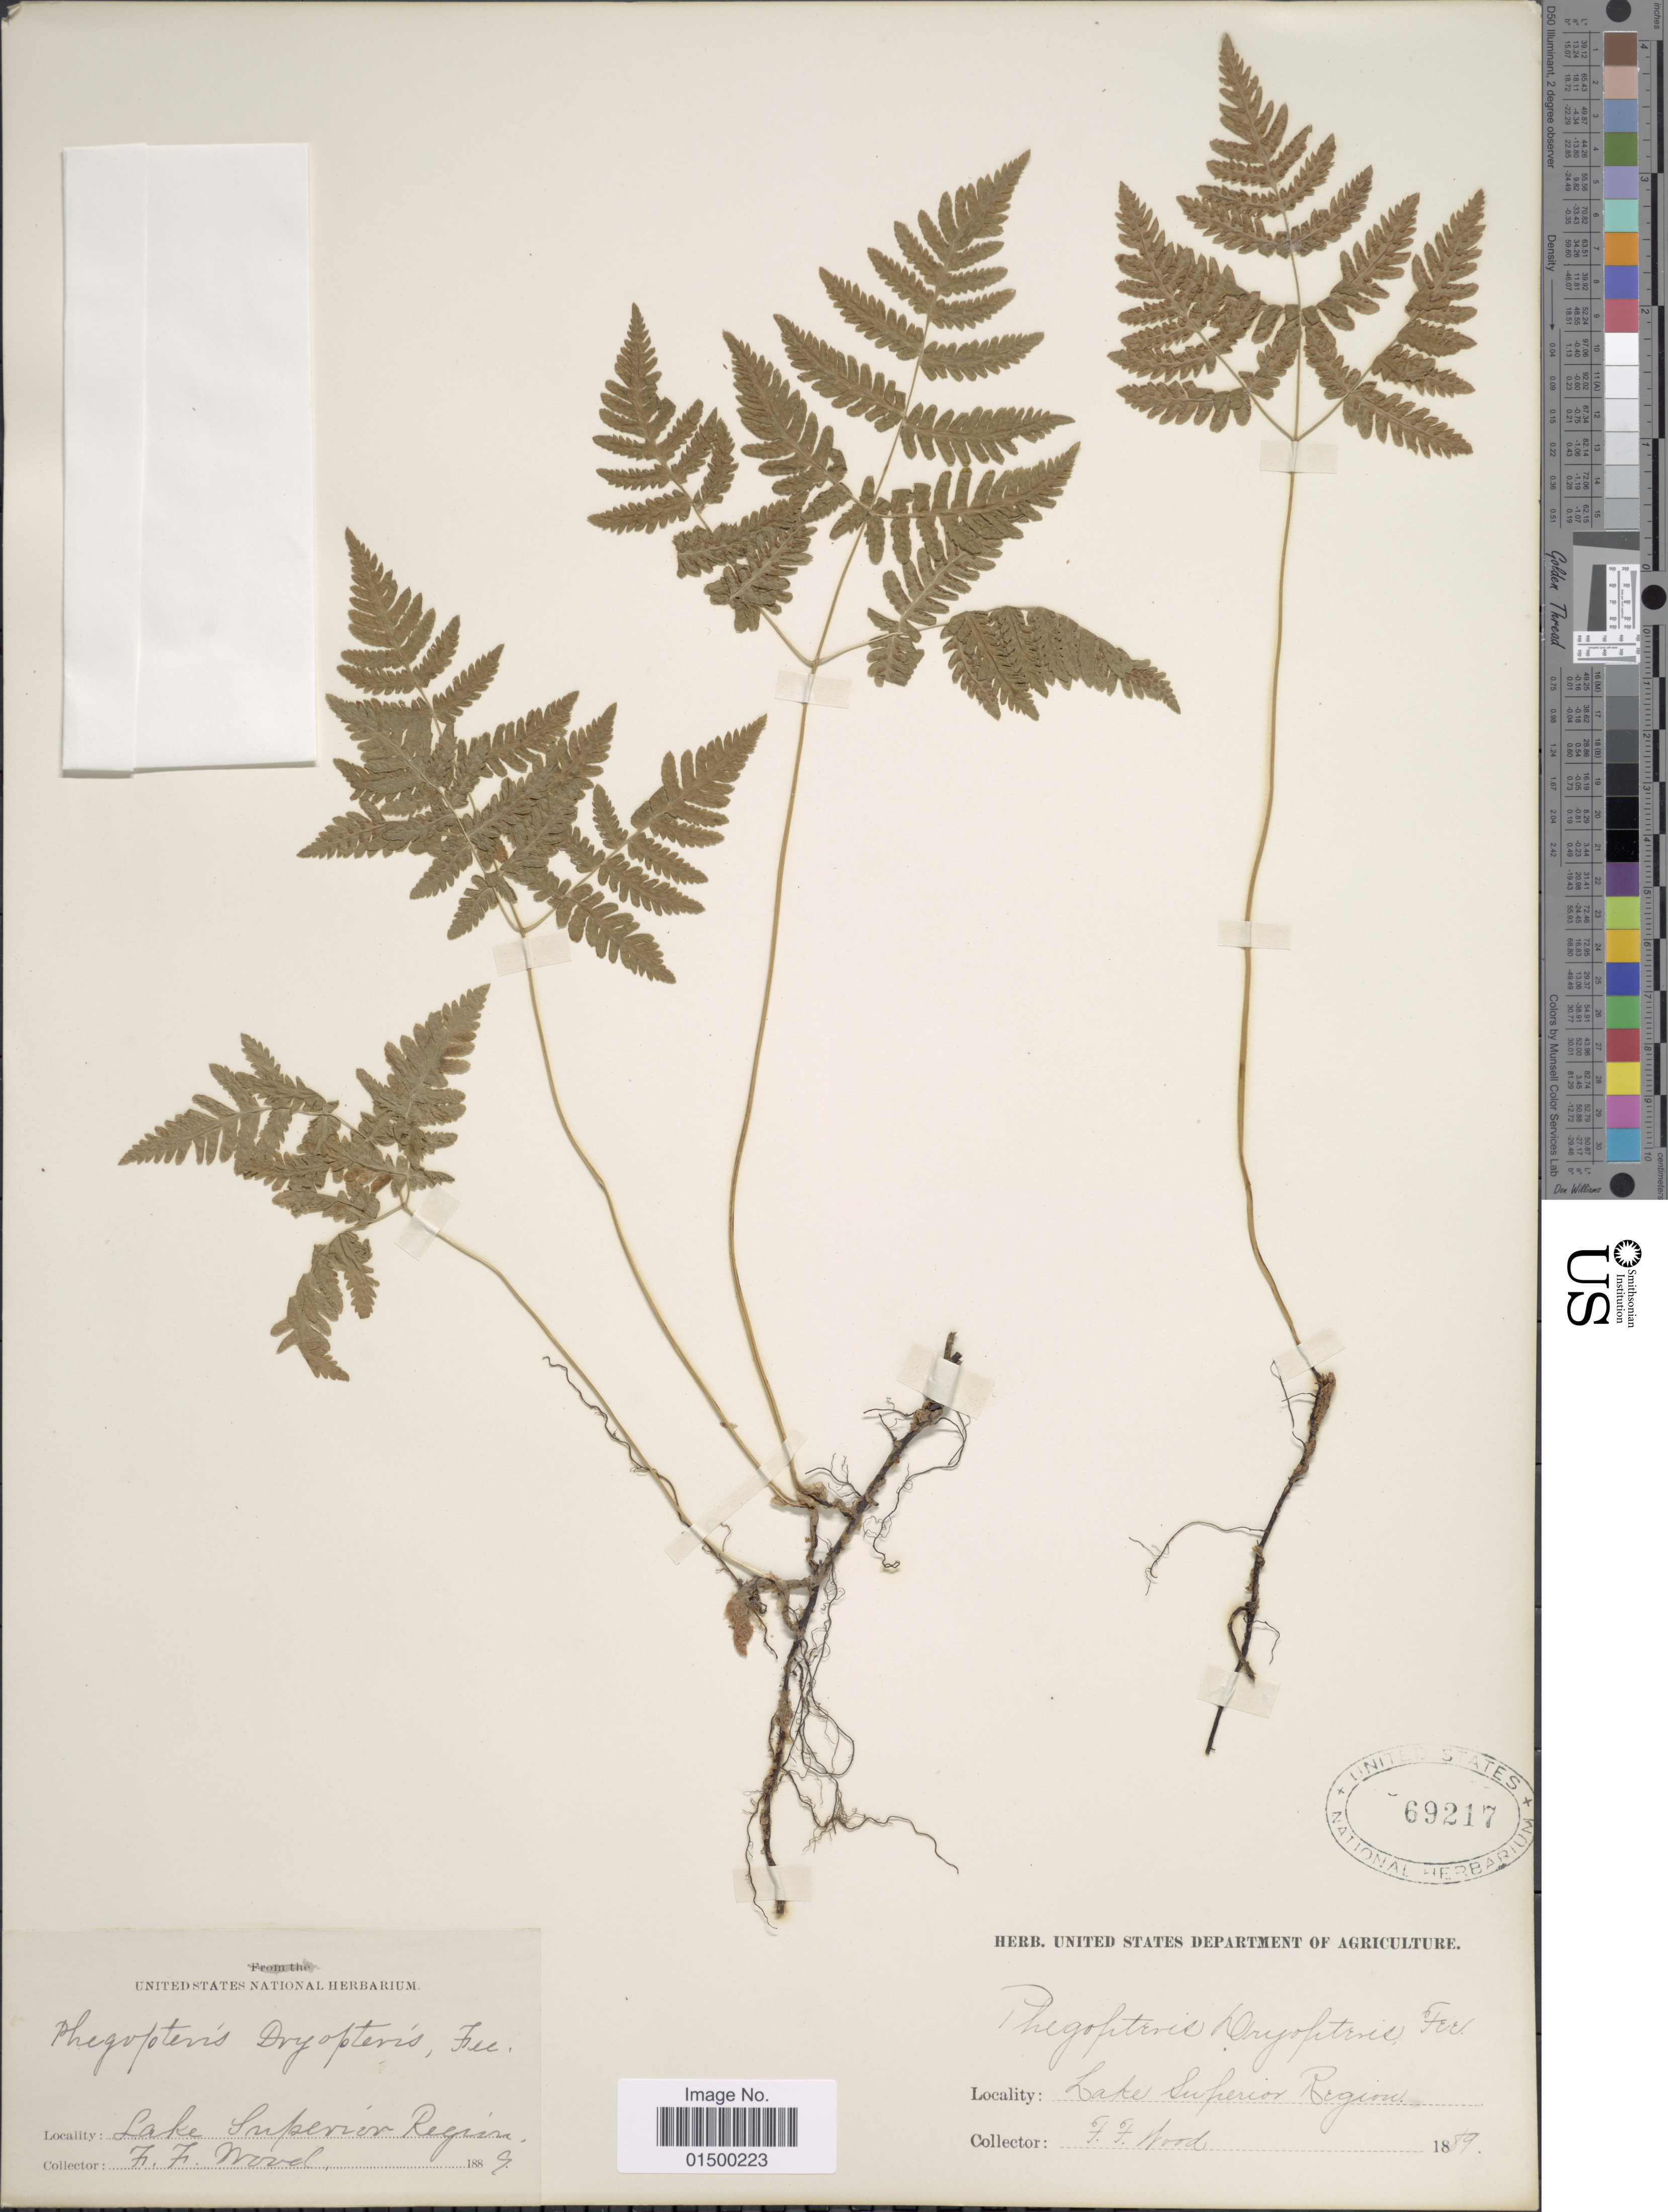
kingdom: Plantae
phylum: Tracheophyta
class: Polypodiopsida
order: Polypodiales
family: Cystopteridaceae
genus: Gymnocarpium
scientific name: Gymnocarpium disjunctum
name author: (Rupr.) Ching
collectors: F. Wood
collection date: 1989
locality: Lake Superior Region. [interpreted]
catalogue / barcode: US 69217